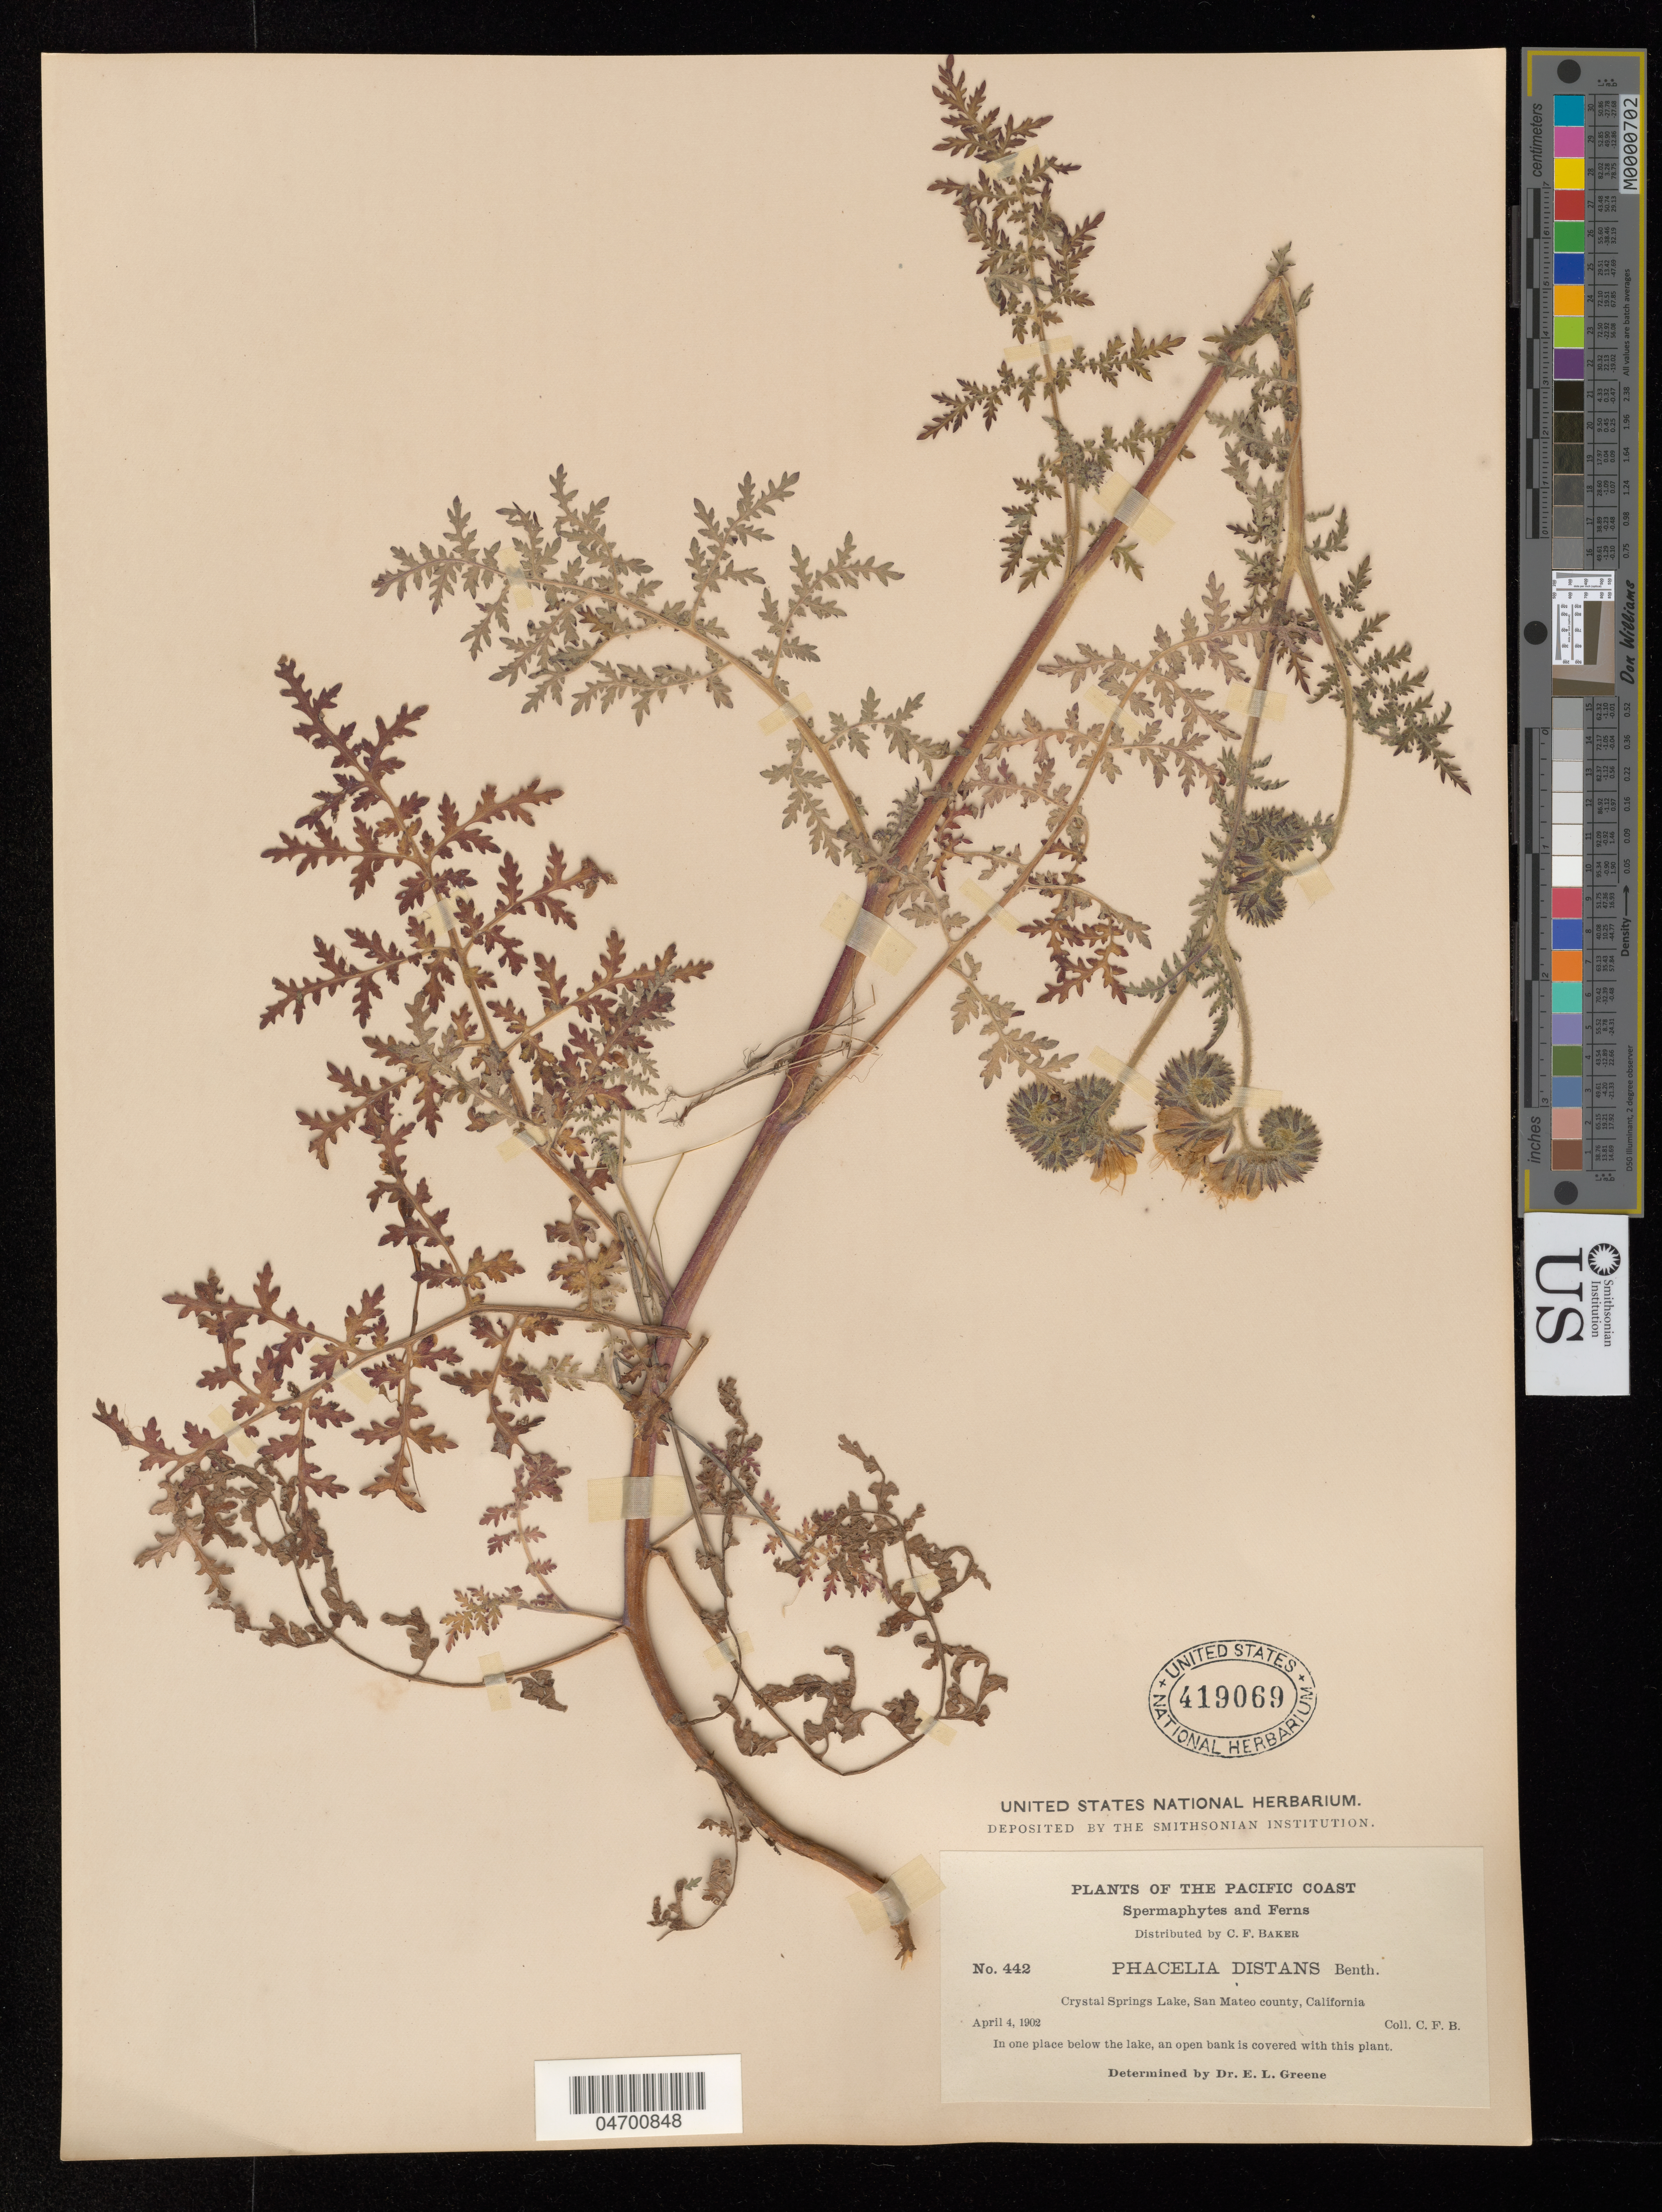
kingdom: Plantae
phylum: Tracheophyta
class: Magnoliopsida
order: Boraginales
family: Hydrophyllaceae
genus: Phacelia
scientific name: Phacelia distans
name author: Benth.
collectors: C. F. Baker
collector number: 442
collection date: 1902-04-04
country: United States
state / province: California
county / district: San Mateo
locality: The Pacific Coast. Crystal Springs Lake, San Mateo county.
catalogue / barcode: US 419069